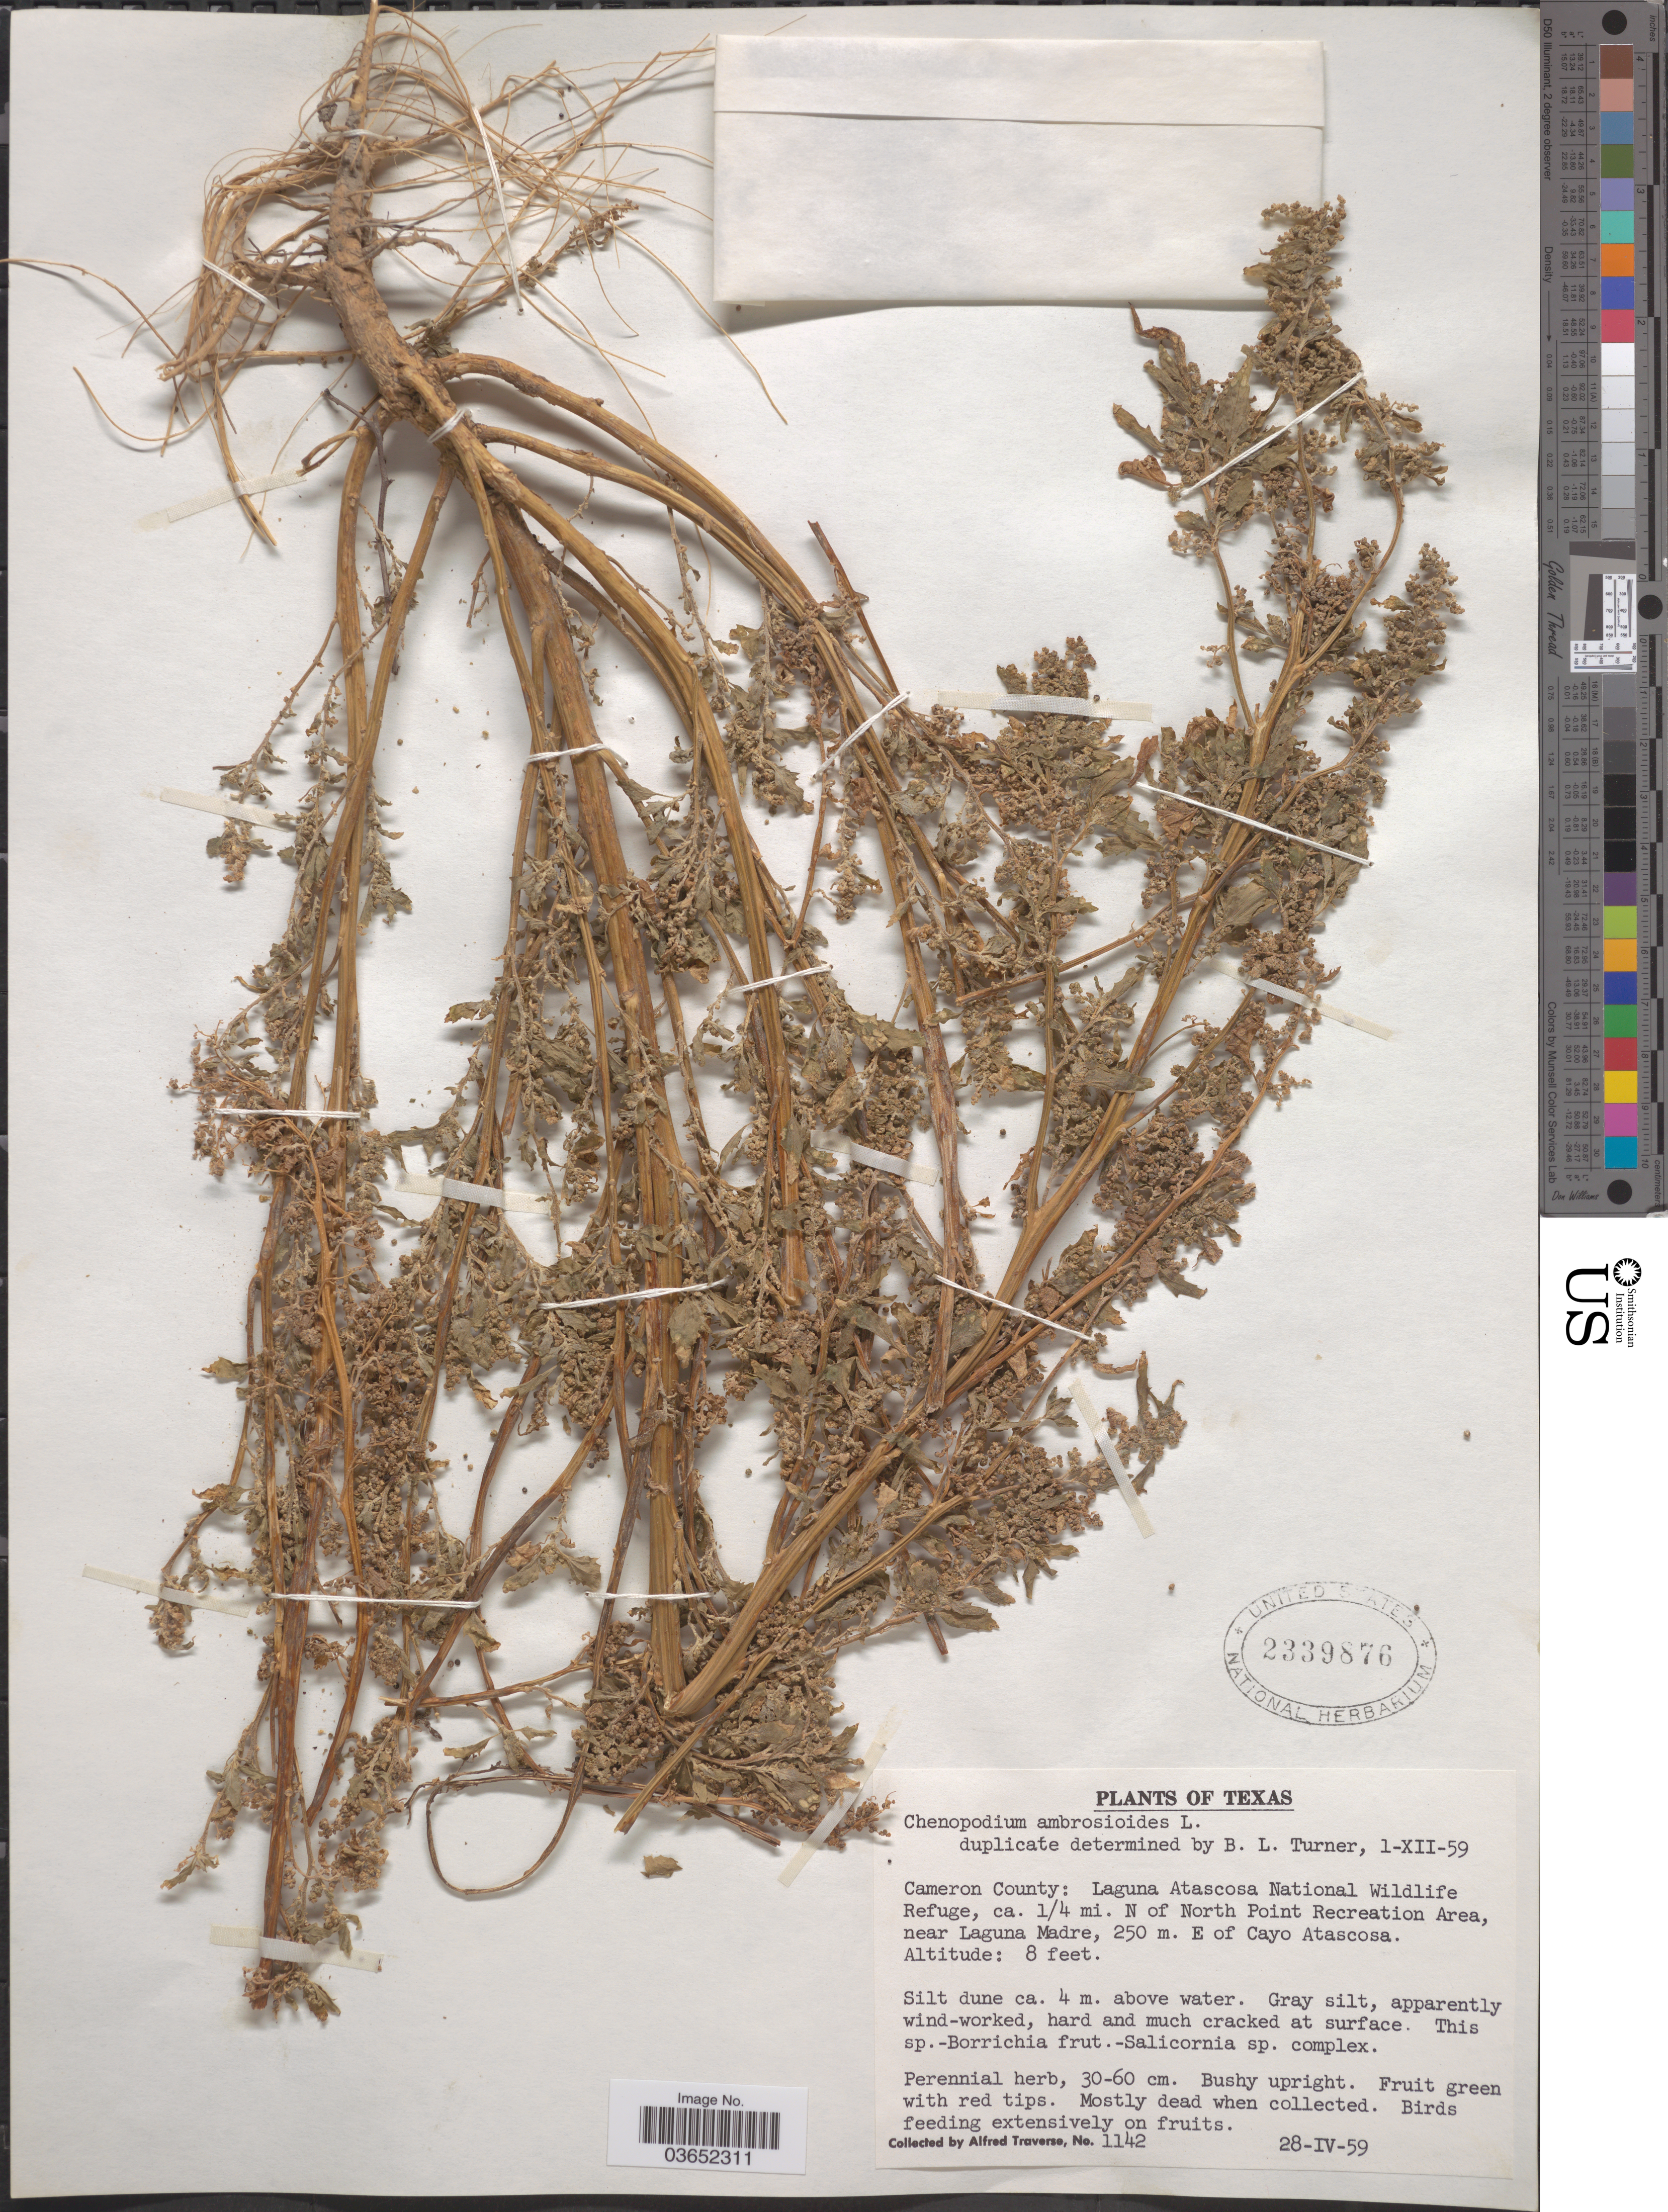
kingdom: Plantae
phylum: Tracheophyta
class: Magnoliopsida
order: Caryophyllales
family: Amaranthaceae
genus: Chenopodium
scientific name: Chenopodium ambrosioides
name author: L.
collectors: A. Traverse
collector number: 1142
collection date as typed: Transcribed d/m/y: 28/4/59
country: United States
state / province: Texas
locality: Cameron County: Laguna Atascosa National Wildlife Refuge, ca. ¼ mi. N of North Point Recreation Area, near Laguna Madre, 250 m. E of Cayo Atascosa.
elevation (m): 2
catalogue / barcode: US 2339876